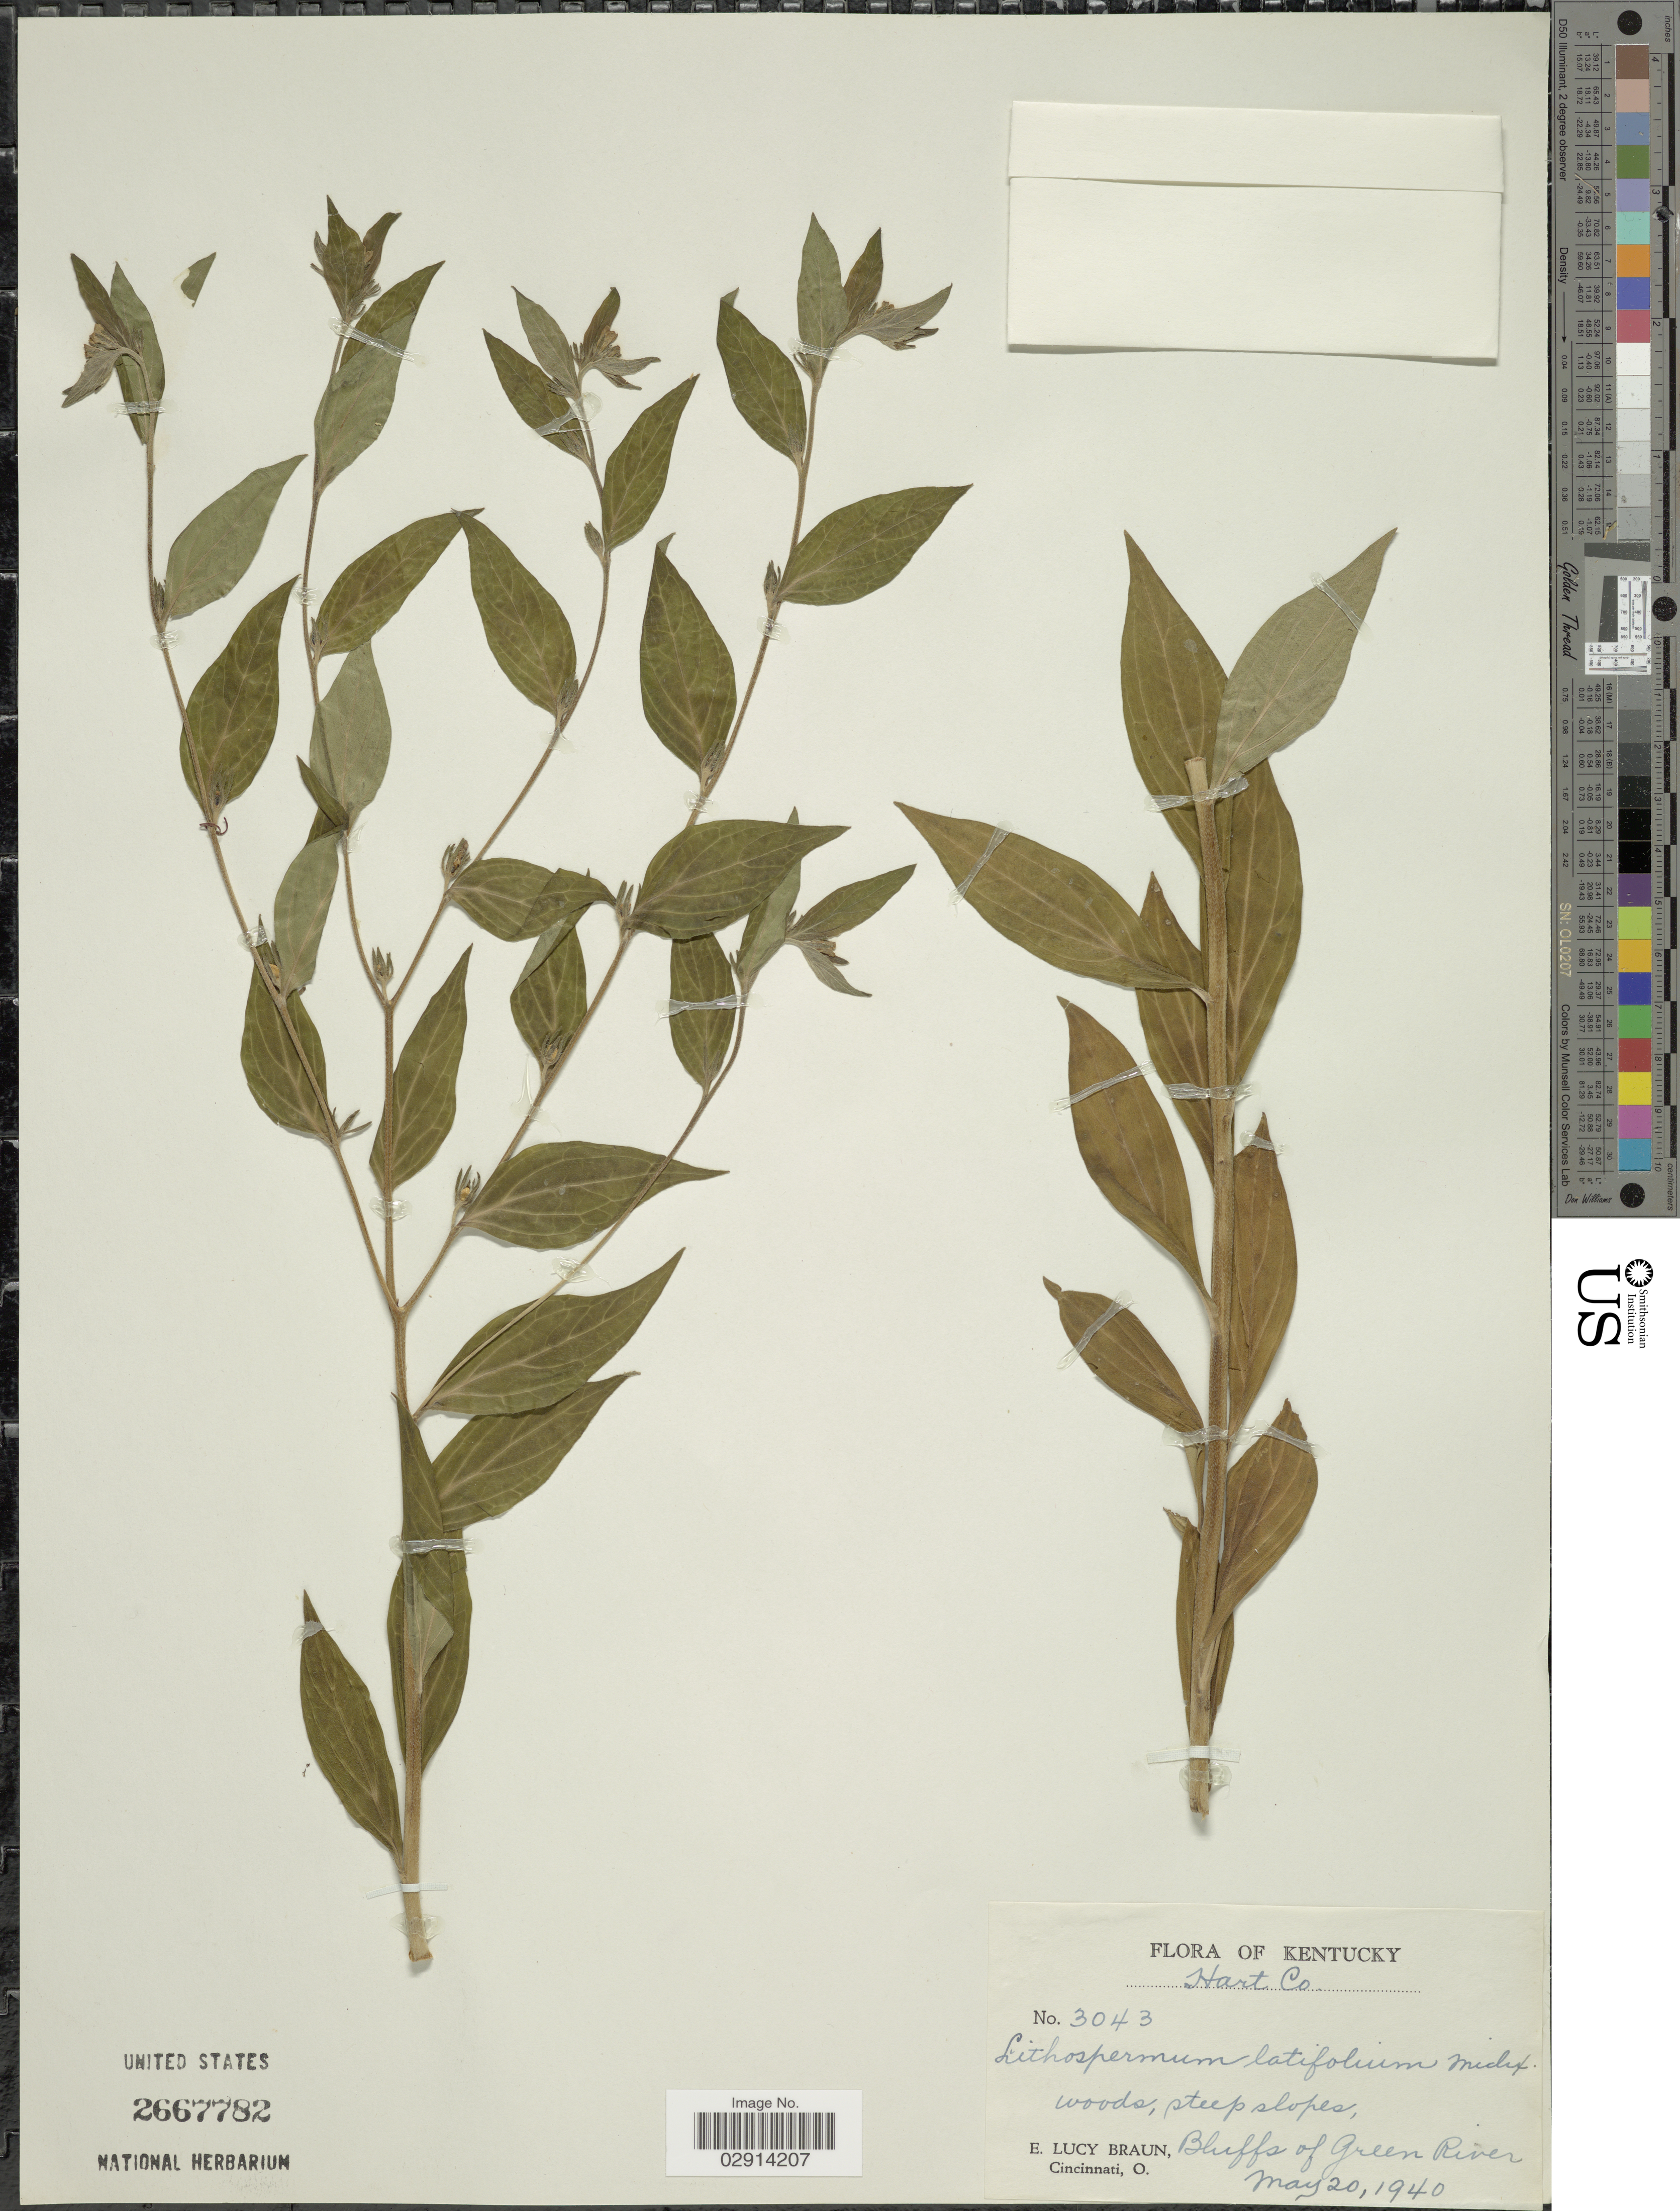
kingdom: Plantae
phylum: Tracheophyta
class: Magnoliopsida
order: Boraginales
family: Boraginaceae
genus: Lithospermum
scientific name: Lithospermum latifolium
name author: Michx.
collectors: E. L. Braun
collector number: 3043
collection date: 1940-05-20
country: United States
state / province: Kentucky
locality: Hart Co. Woods, steep slopes, Bluffs of Green River.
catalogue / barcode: US 2667782